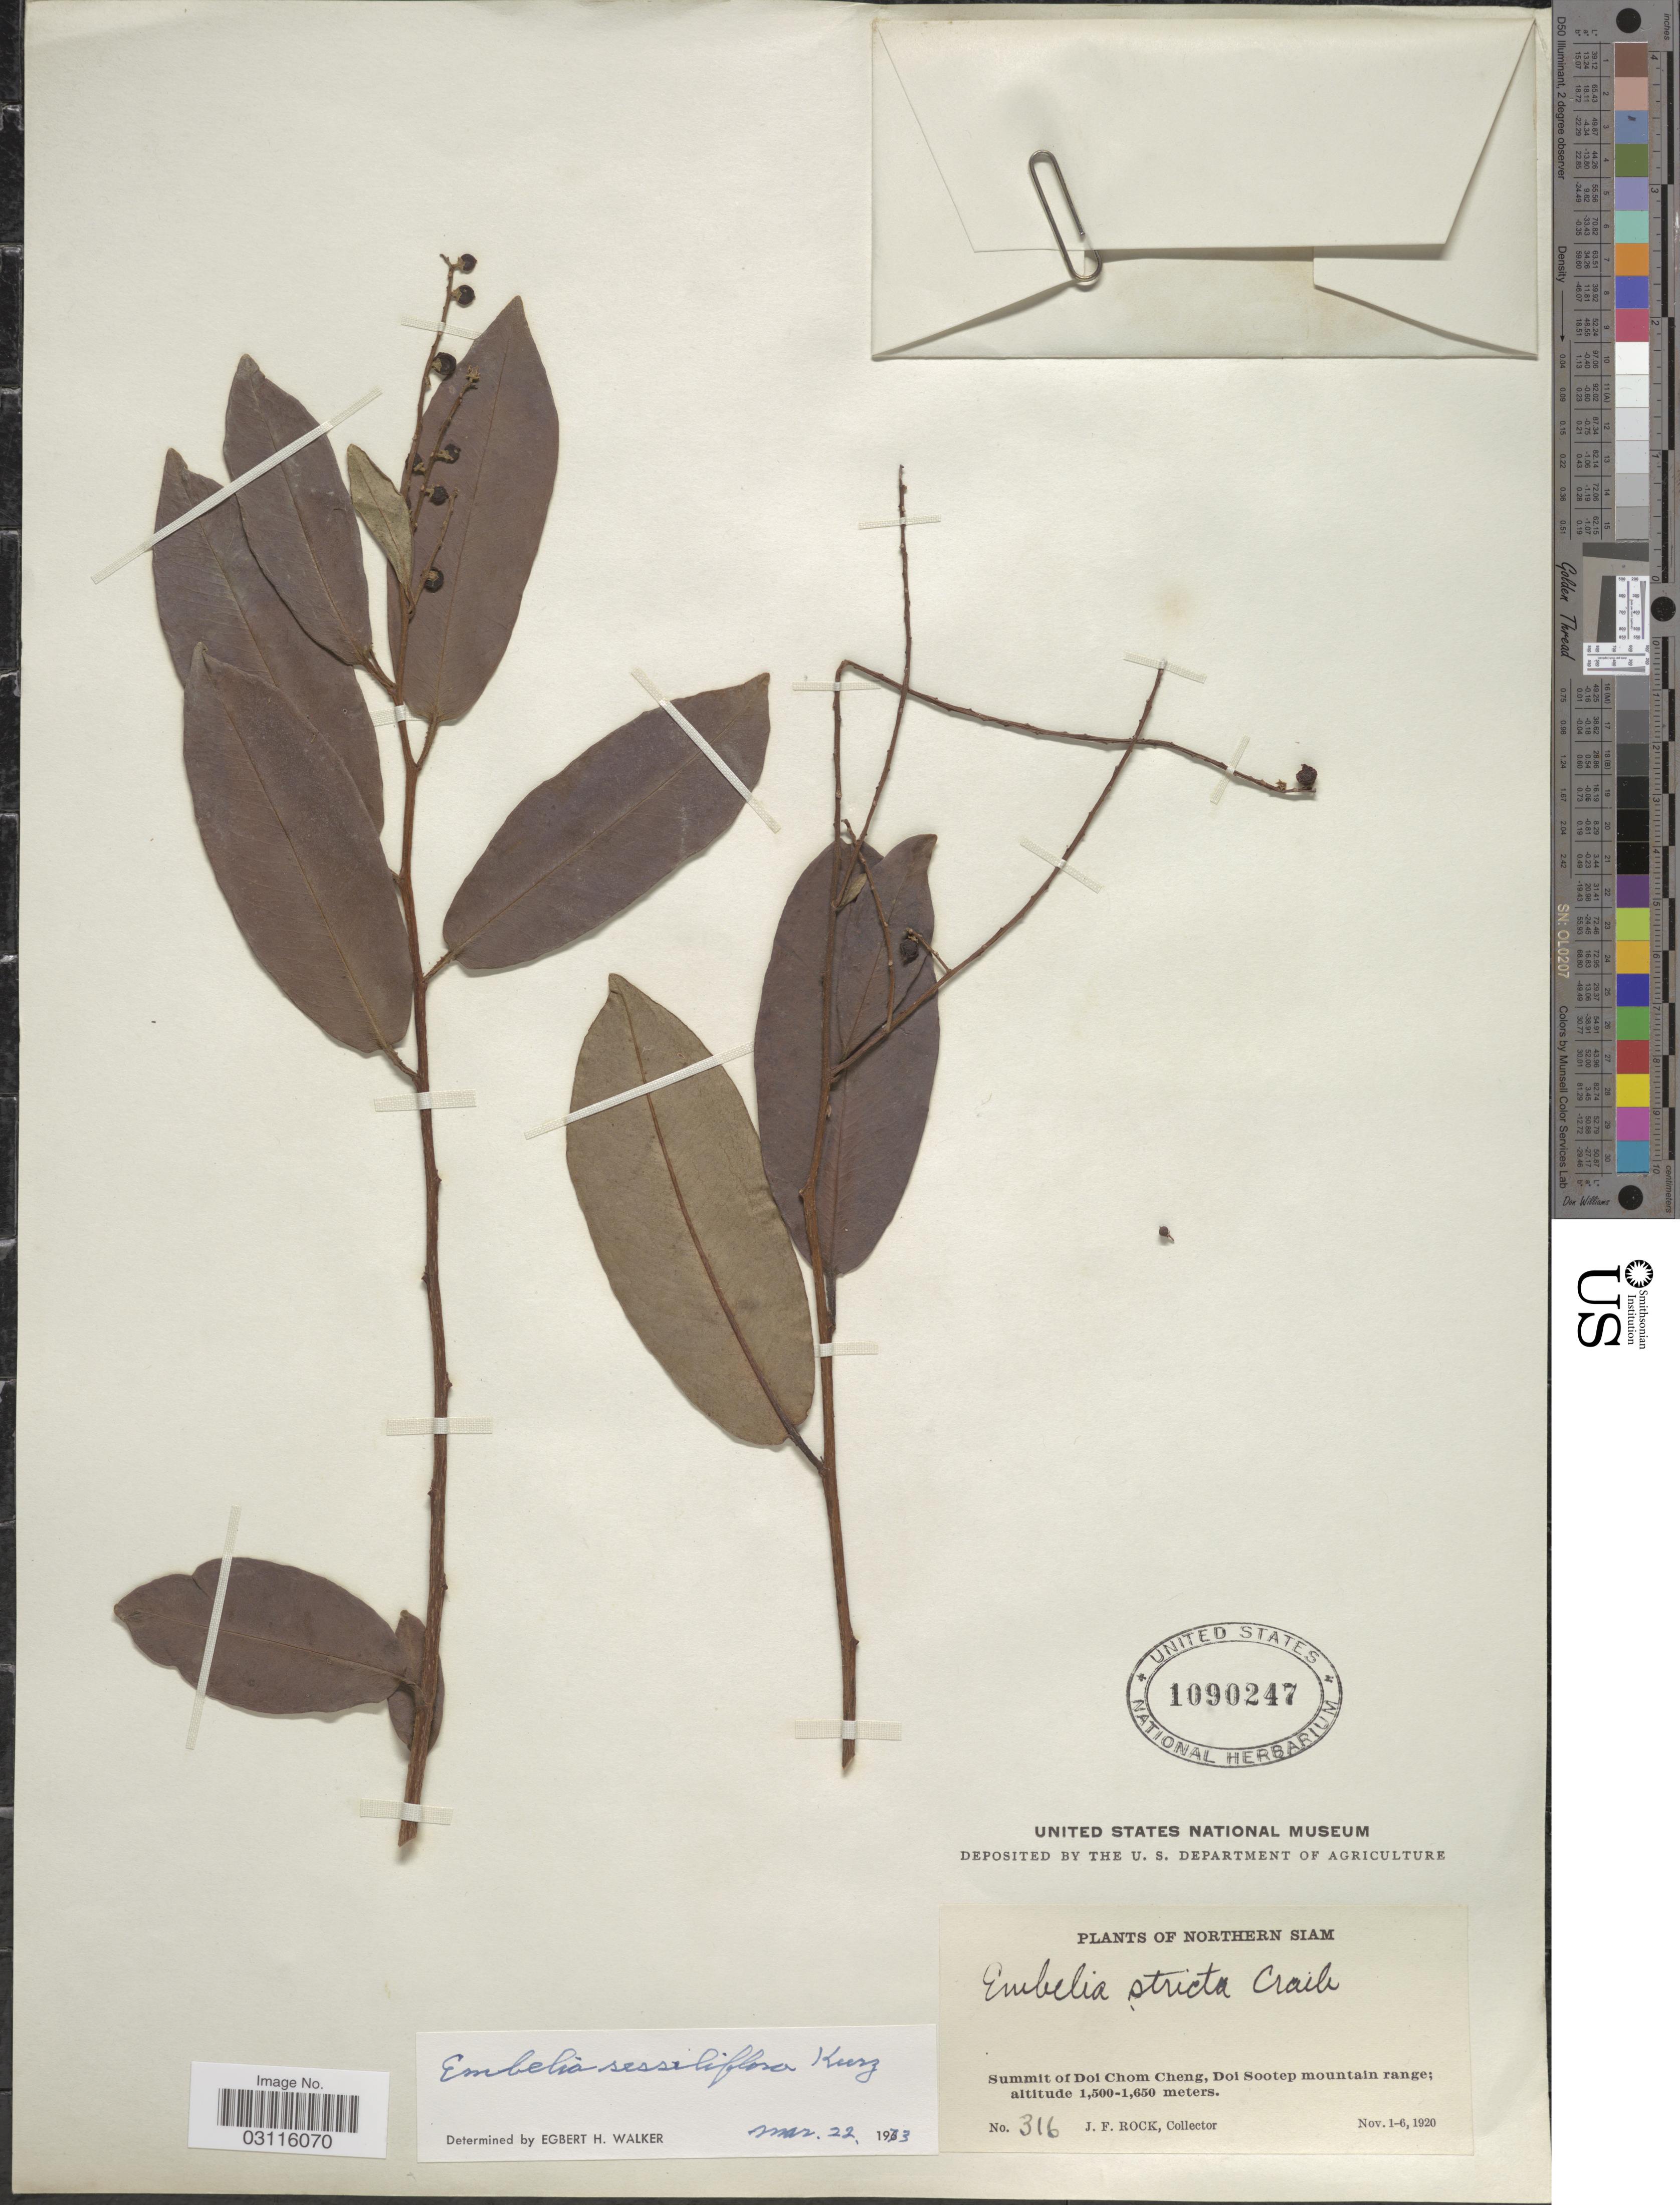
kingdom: Plantae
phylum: Tracheophyta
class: Magnoliopsida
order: Ericales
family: Primulaceae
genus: Embelia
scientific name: Embelia sessiliflora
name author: Kurz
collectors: J. Rock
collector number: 316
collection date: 1920-11-01/1920-11-06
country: Thailand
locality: Northern Siam, Summit of Doi Chom Cheng, Doi Sootep mountain range.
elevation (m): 1500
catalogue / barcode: US 1090247